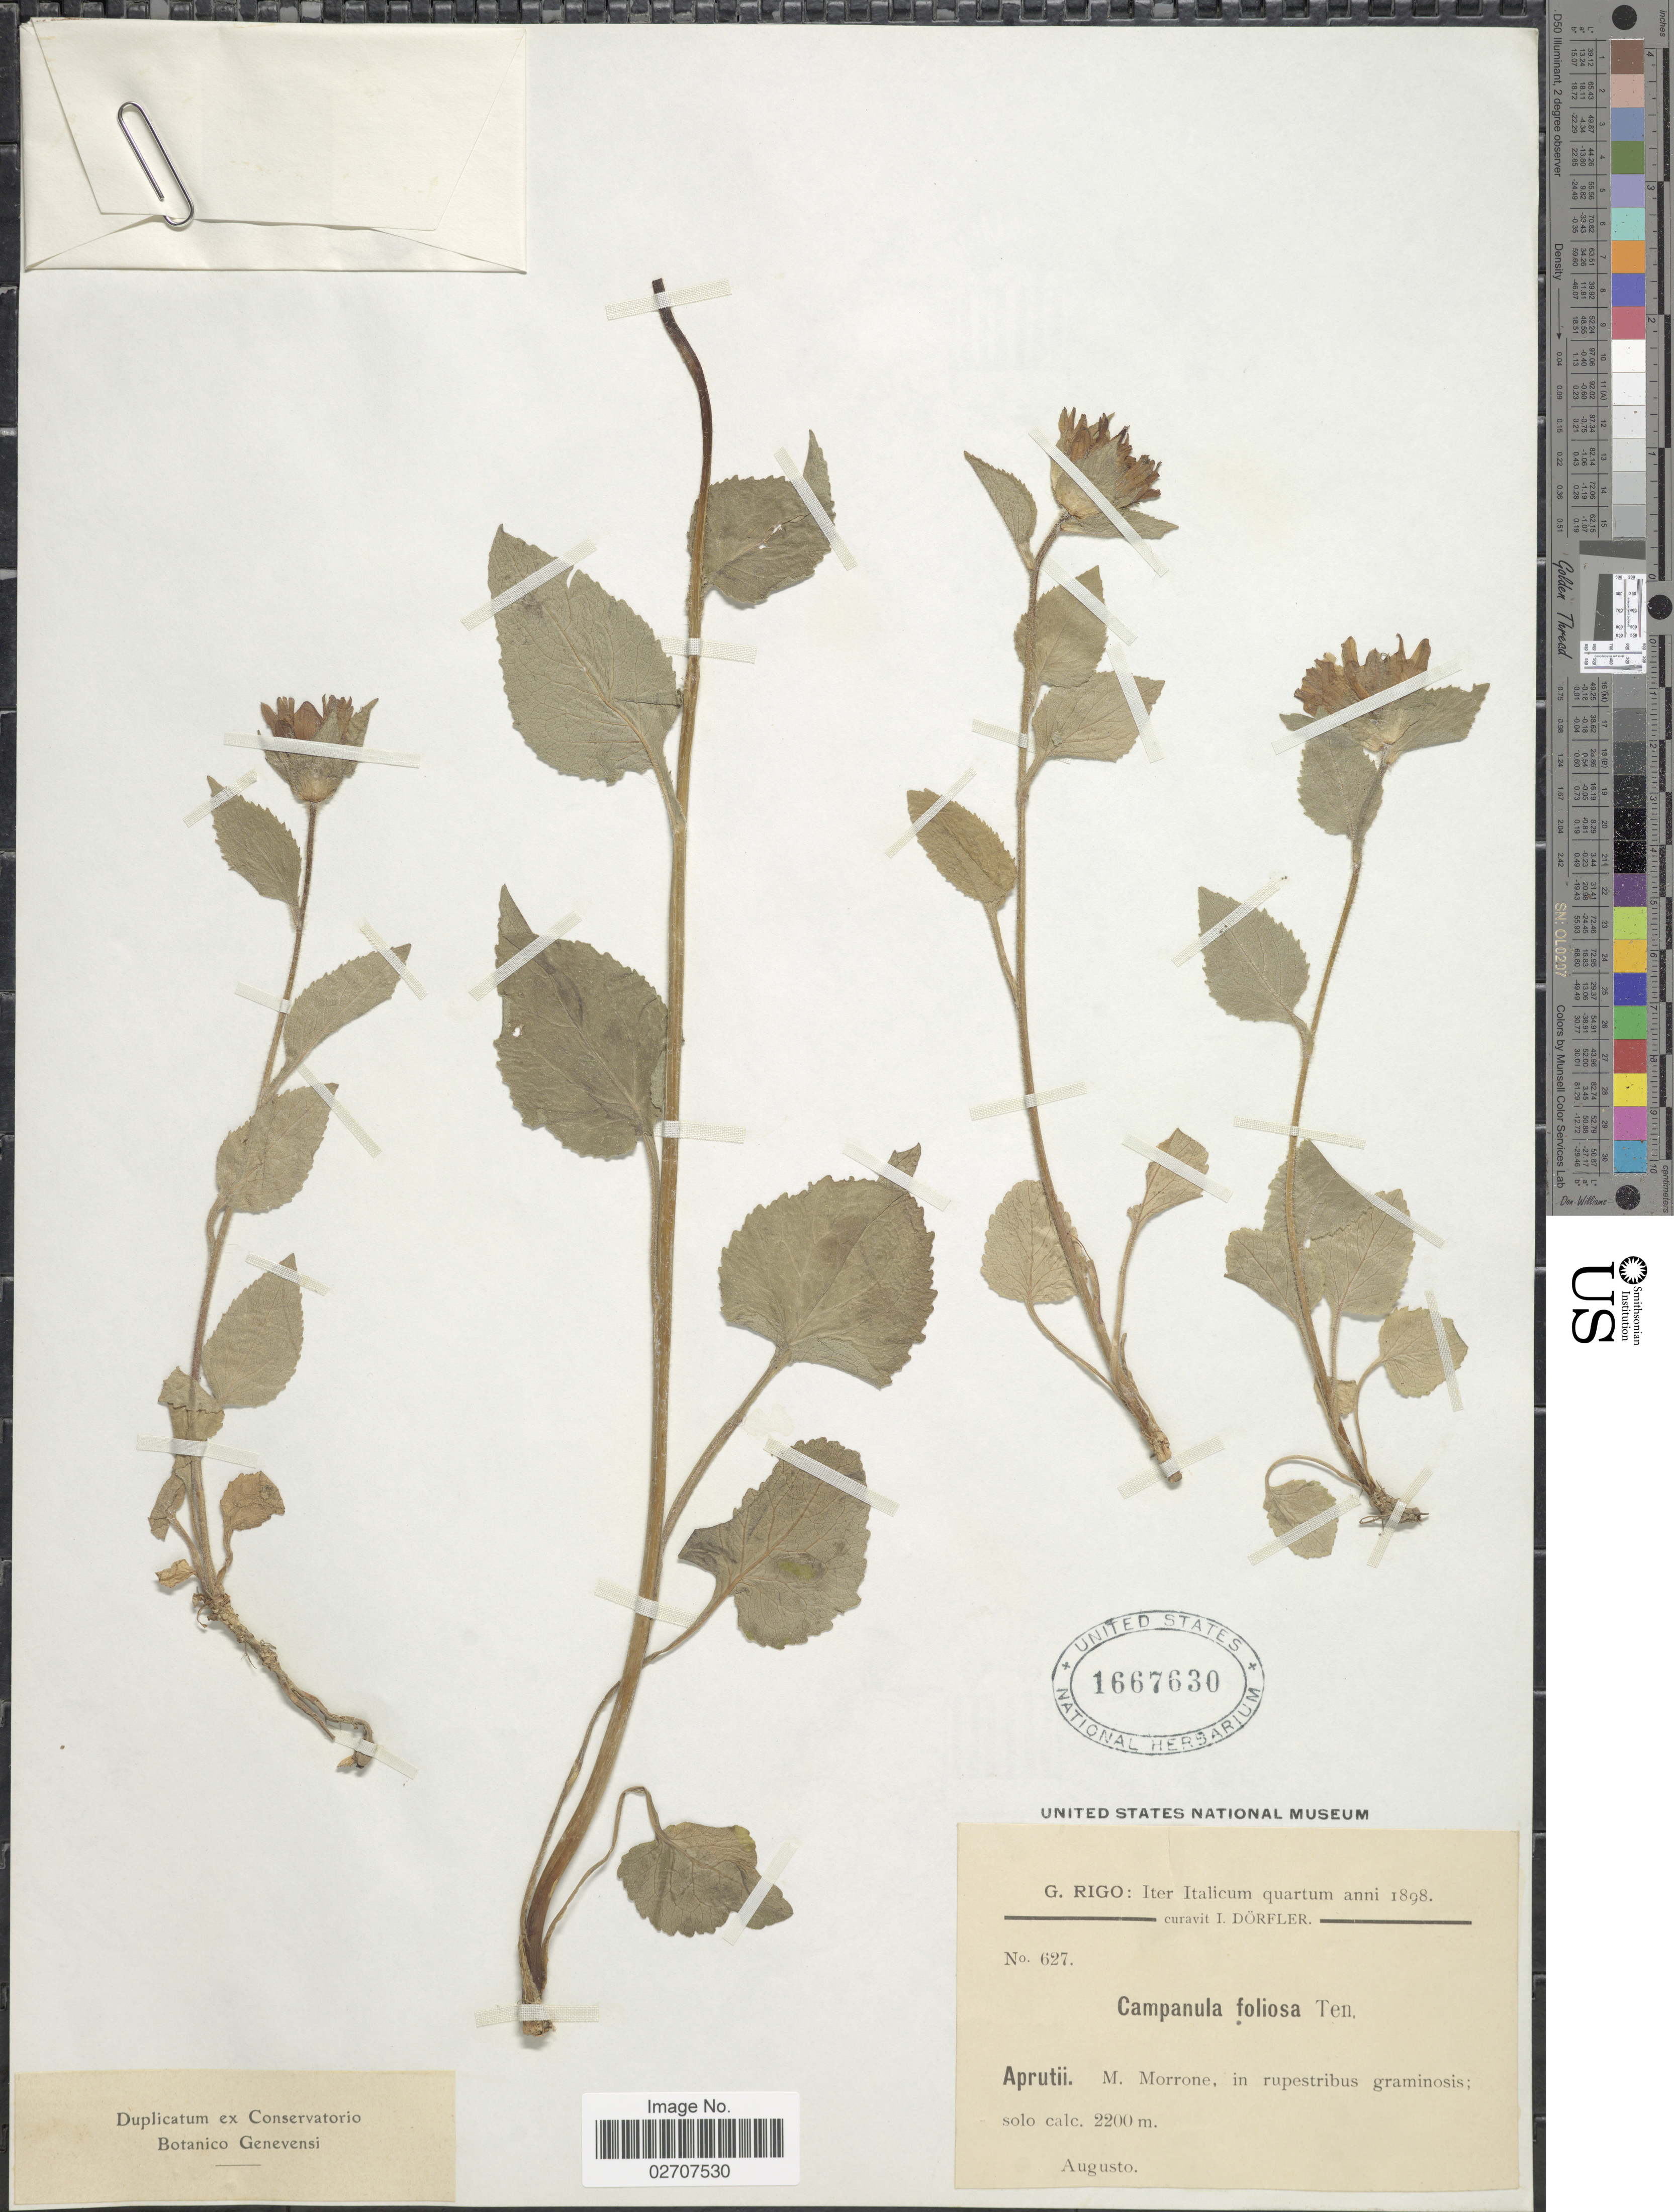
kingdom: Plantae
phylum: Tracheophyta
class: Magnoliopsida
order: Asterales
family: Campanulaceae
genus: Campanula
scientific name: Campanula foliosa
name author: Ten.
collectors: G. Rigo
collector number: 627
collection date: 1898-08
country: Italy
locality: Aprutii. M. Morrone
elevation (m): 2200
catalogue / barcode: US 1667630